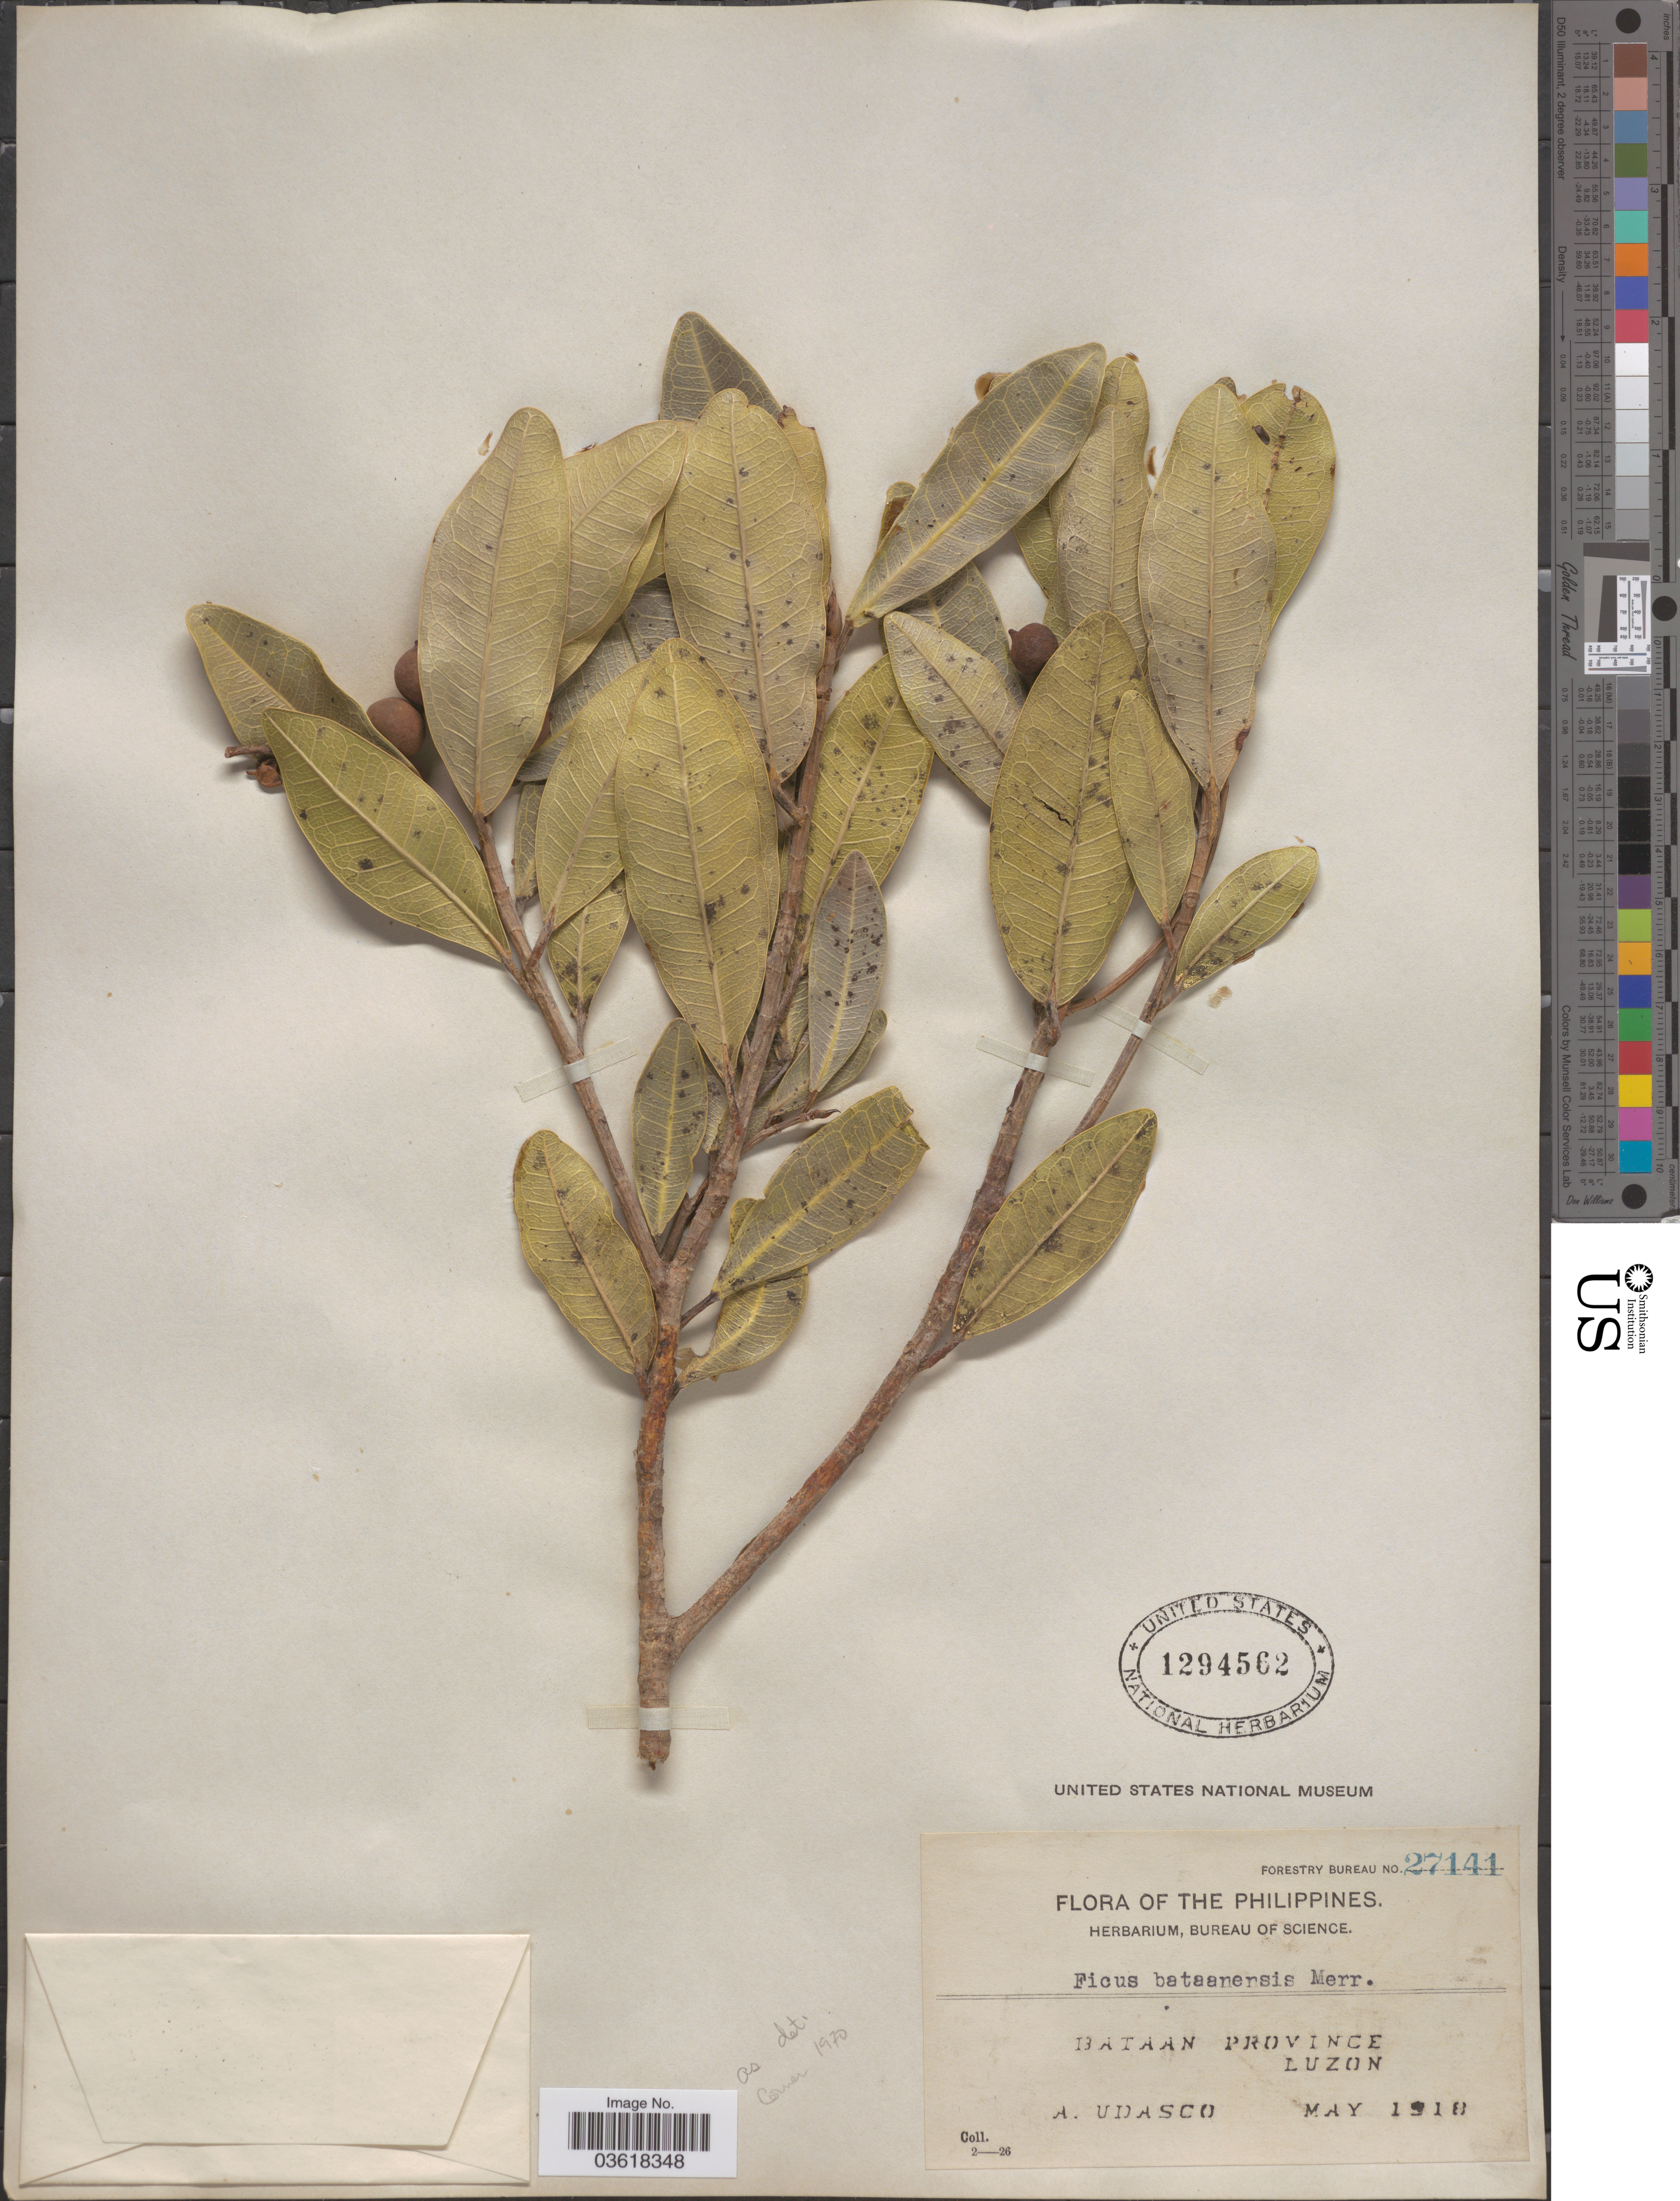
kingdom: Plantae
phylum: Tracheophyta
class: Magnoliopsida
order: Rosales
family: Moraceae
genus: Ficus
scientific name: Ficus bataanensis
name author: Merr.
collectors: A. Udasco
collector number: Forestry Bureau 27141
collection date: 1918-05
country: Philippines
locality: Bataan Province, Luzon.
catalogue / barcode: US 1294562